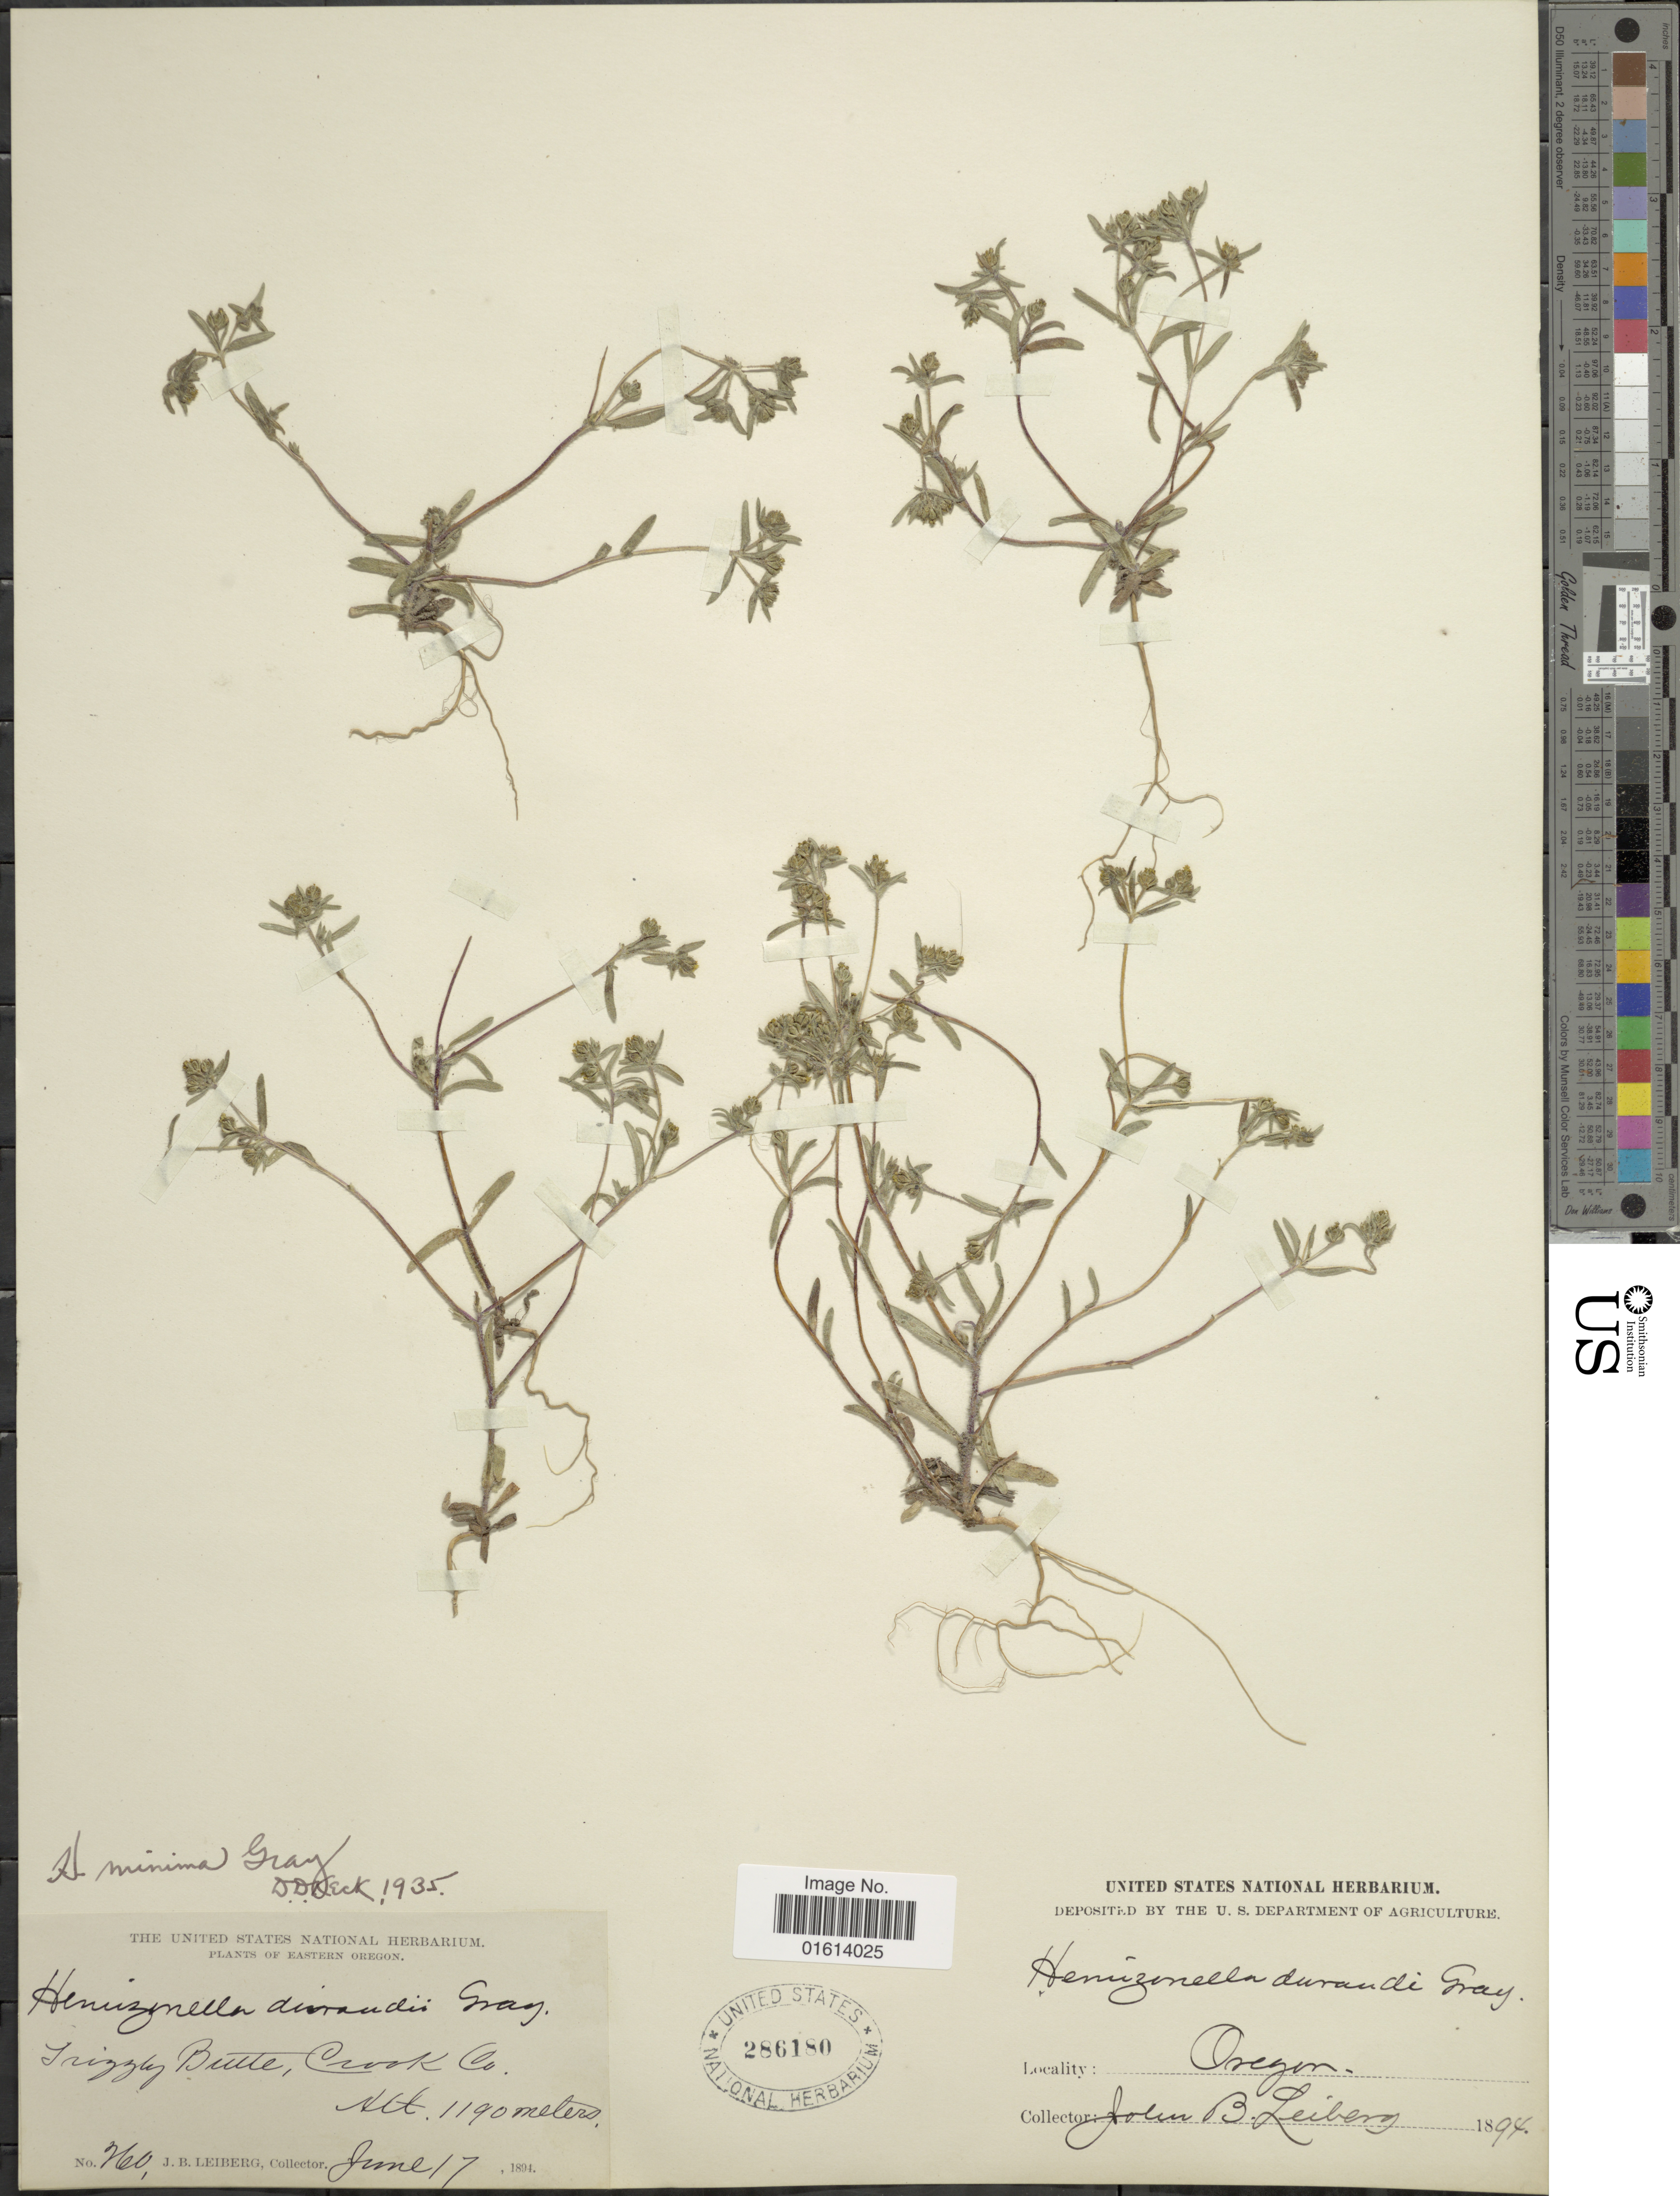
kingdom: Plantae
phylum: Tracheophyta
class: Magnoliopsida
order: Asterales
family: Asteraceae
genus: Hemizonella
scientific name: Hemizonella minima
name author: (A. Gray) A. Gray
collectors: J. B. Leiberg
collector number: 260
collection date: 1894-06-17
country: United States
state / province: Oregon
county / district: Crook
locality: Eastern Oregon, Grizzley Butte, crook Co.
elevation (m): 1190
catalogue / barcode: US 286180